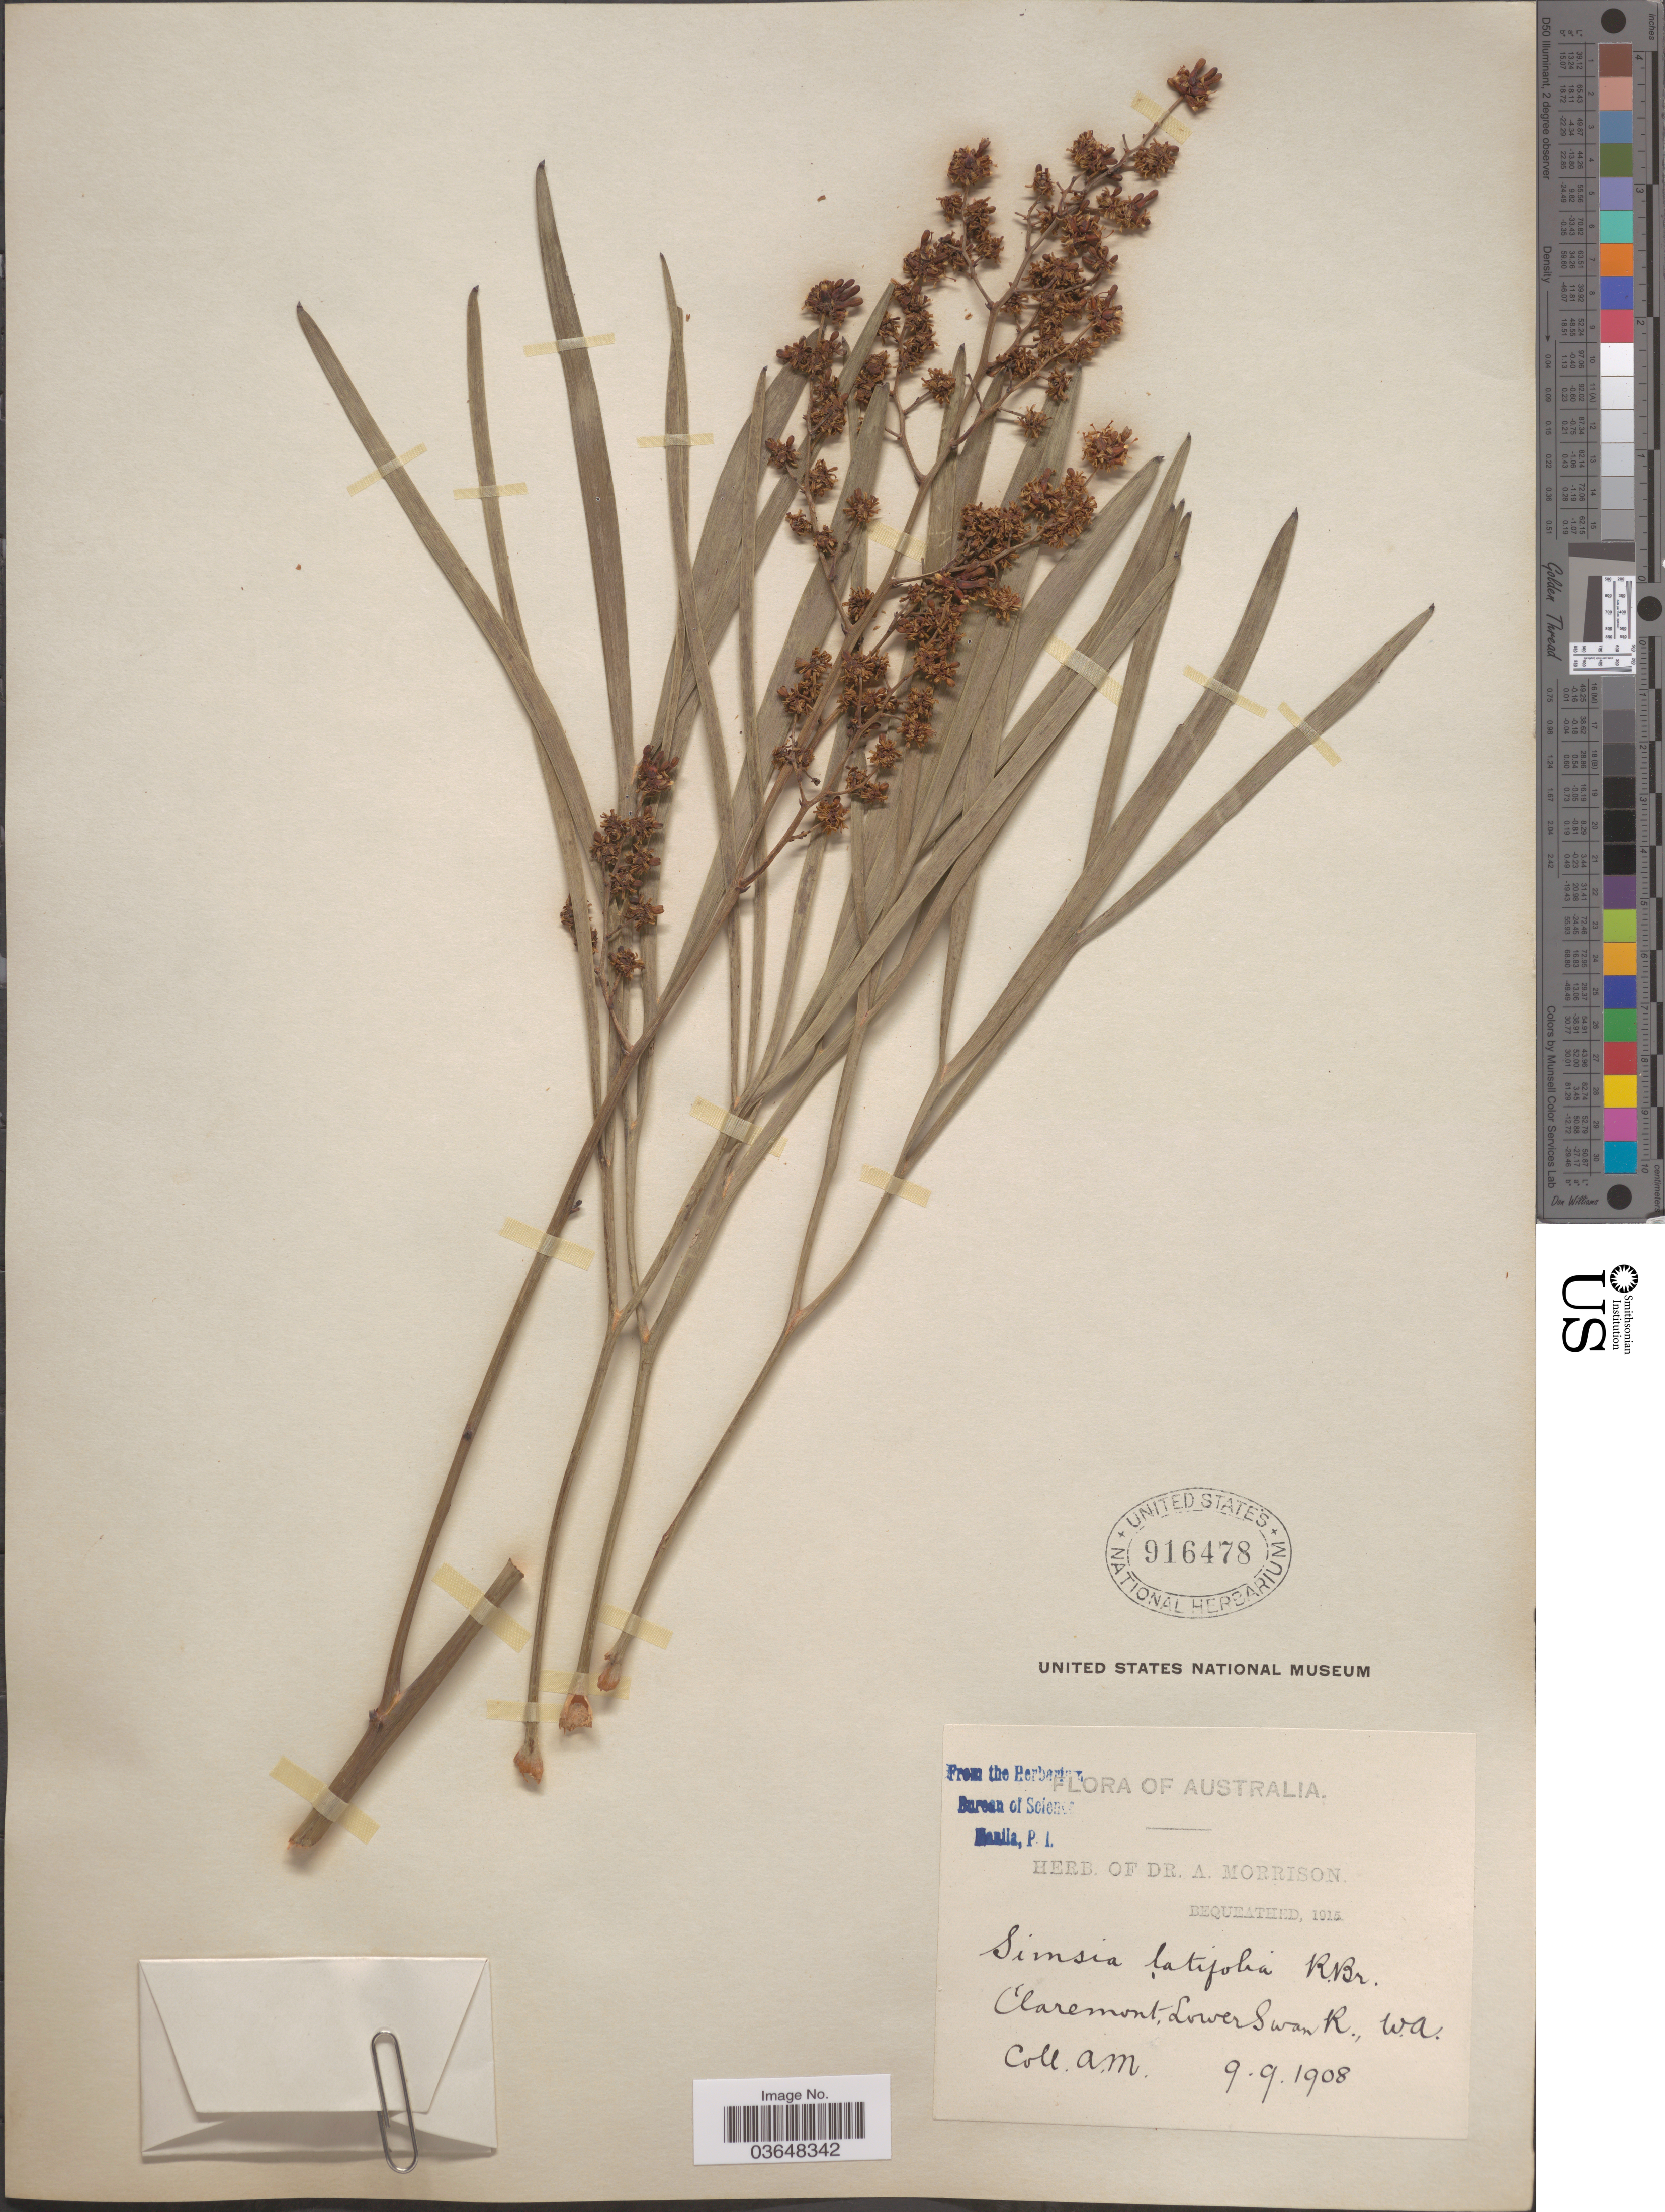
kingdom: Plantae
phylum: Tracheophyta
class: Magnoliopsida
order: Proteales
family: Proteaceae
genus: Stirlingia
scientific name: Stirlingia latifolia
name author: (R. Br.) Steud.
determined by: Strong, Mark T., (BOT), Smithsonian Institution - National Museum of Natural History (UNITED STATES)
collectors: A. Morrison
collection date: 1908-09-09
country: Australia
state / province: Western Australia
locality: Claremont, Lower Swan R.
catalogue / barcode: US 916478